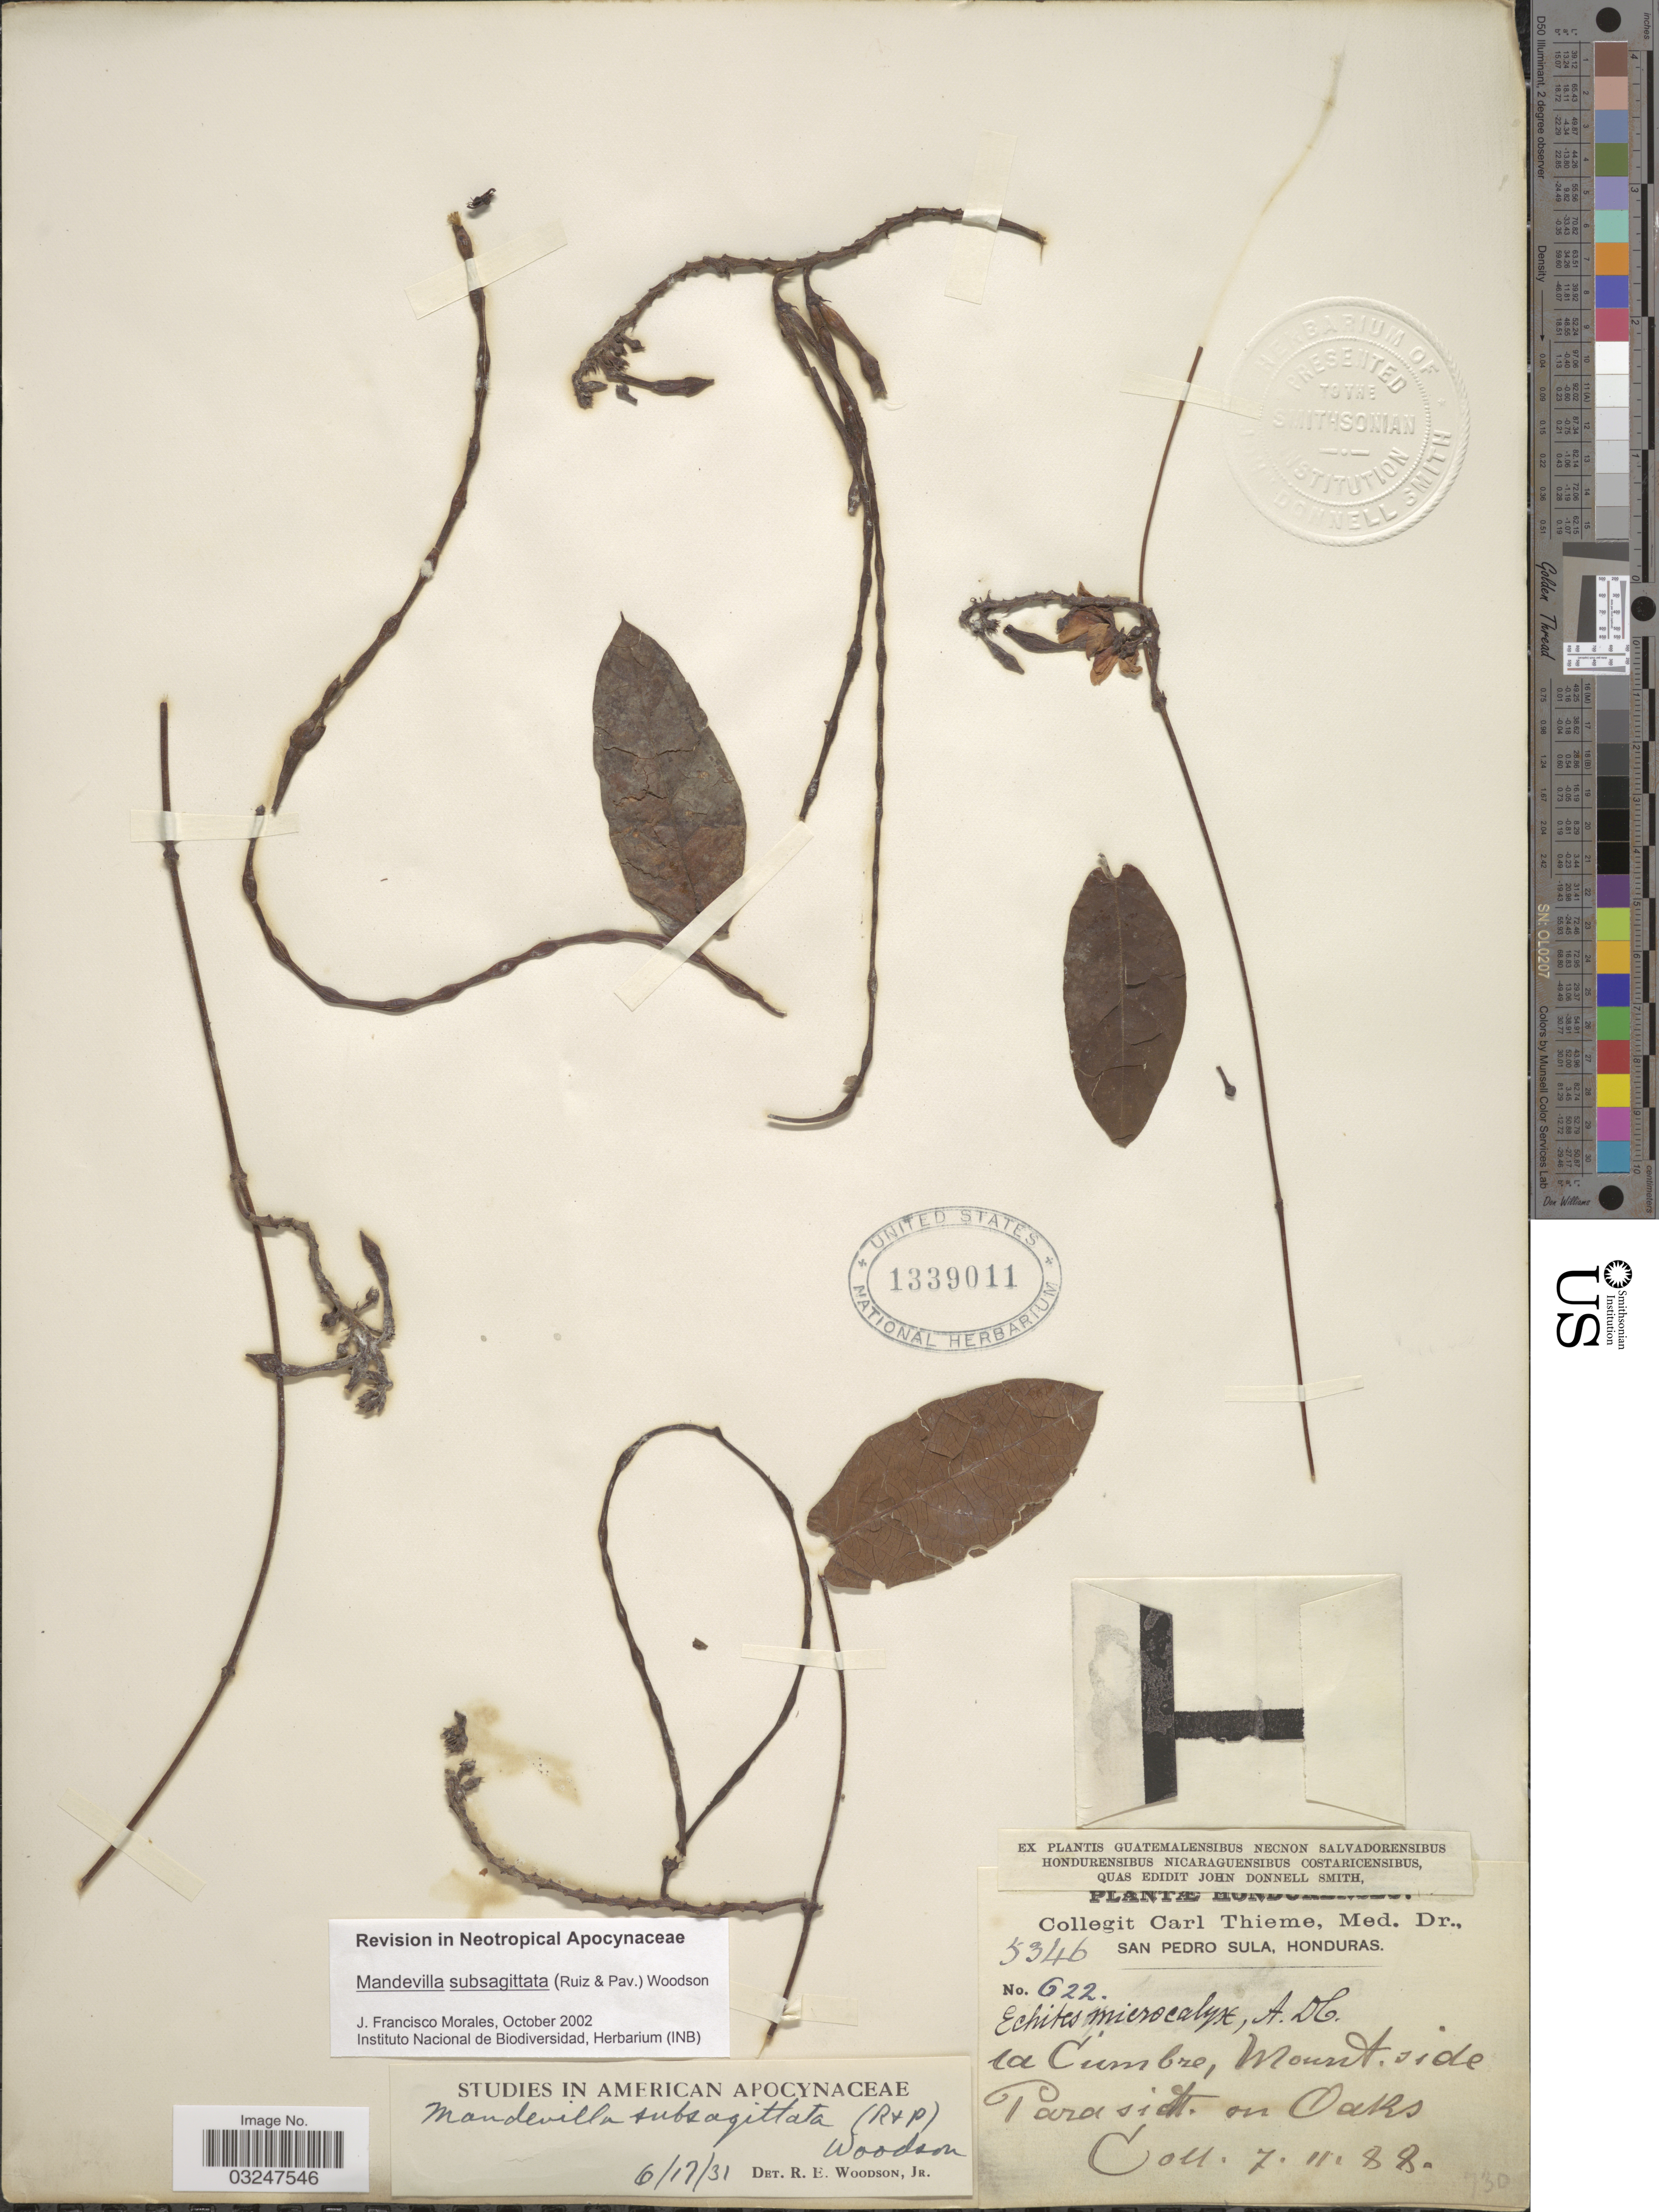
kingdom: Plantae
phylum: Tracheophyta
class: Magnoliopsida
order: Gentianales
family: Apocynaceae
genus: Mandevilla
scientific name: Mandevilla subsagittata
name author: (Ruiz & Pav.) Woodson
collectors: C. Thieme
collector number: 5346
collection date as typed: Transcribed d/m/y: 7/11/88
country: Honduras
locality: San Pedro Sula, la Cumbre, mount side.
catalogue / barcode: US 1339011